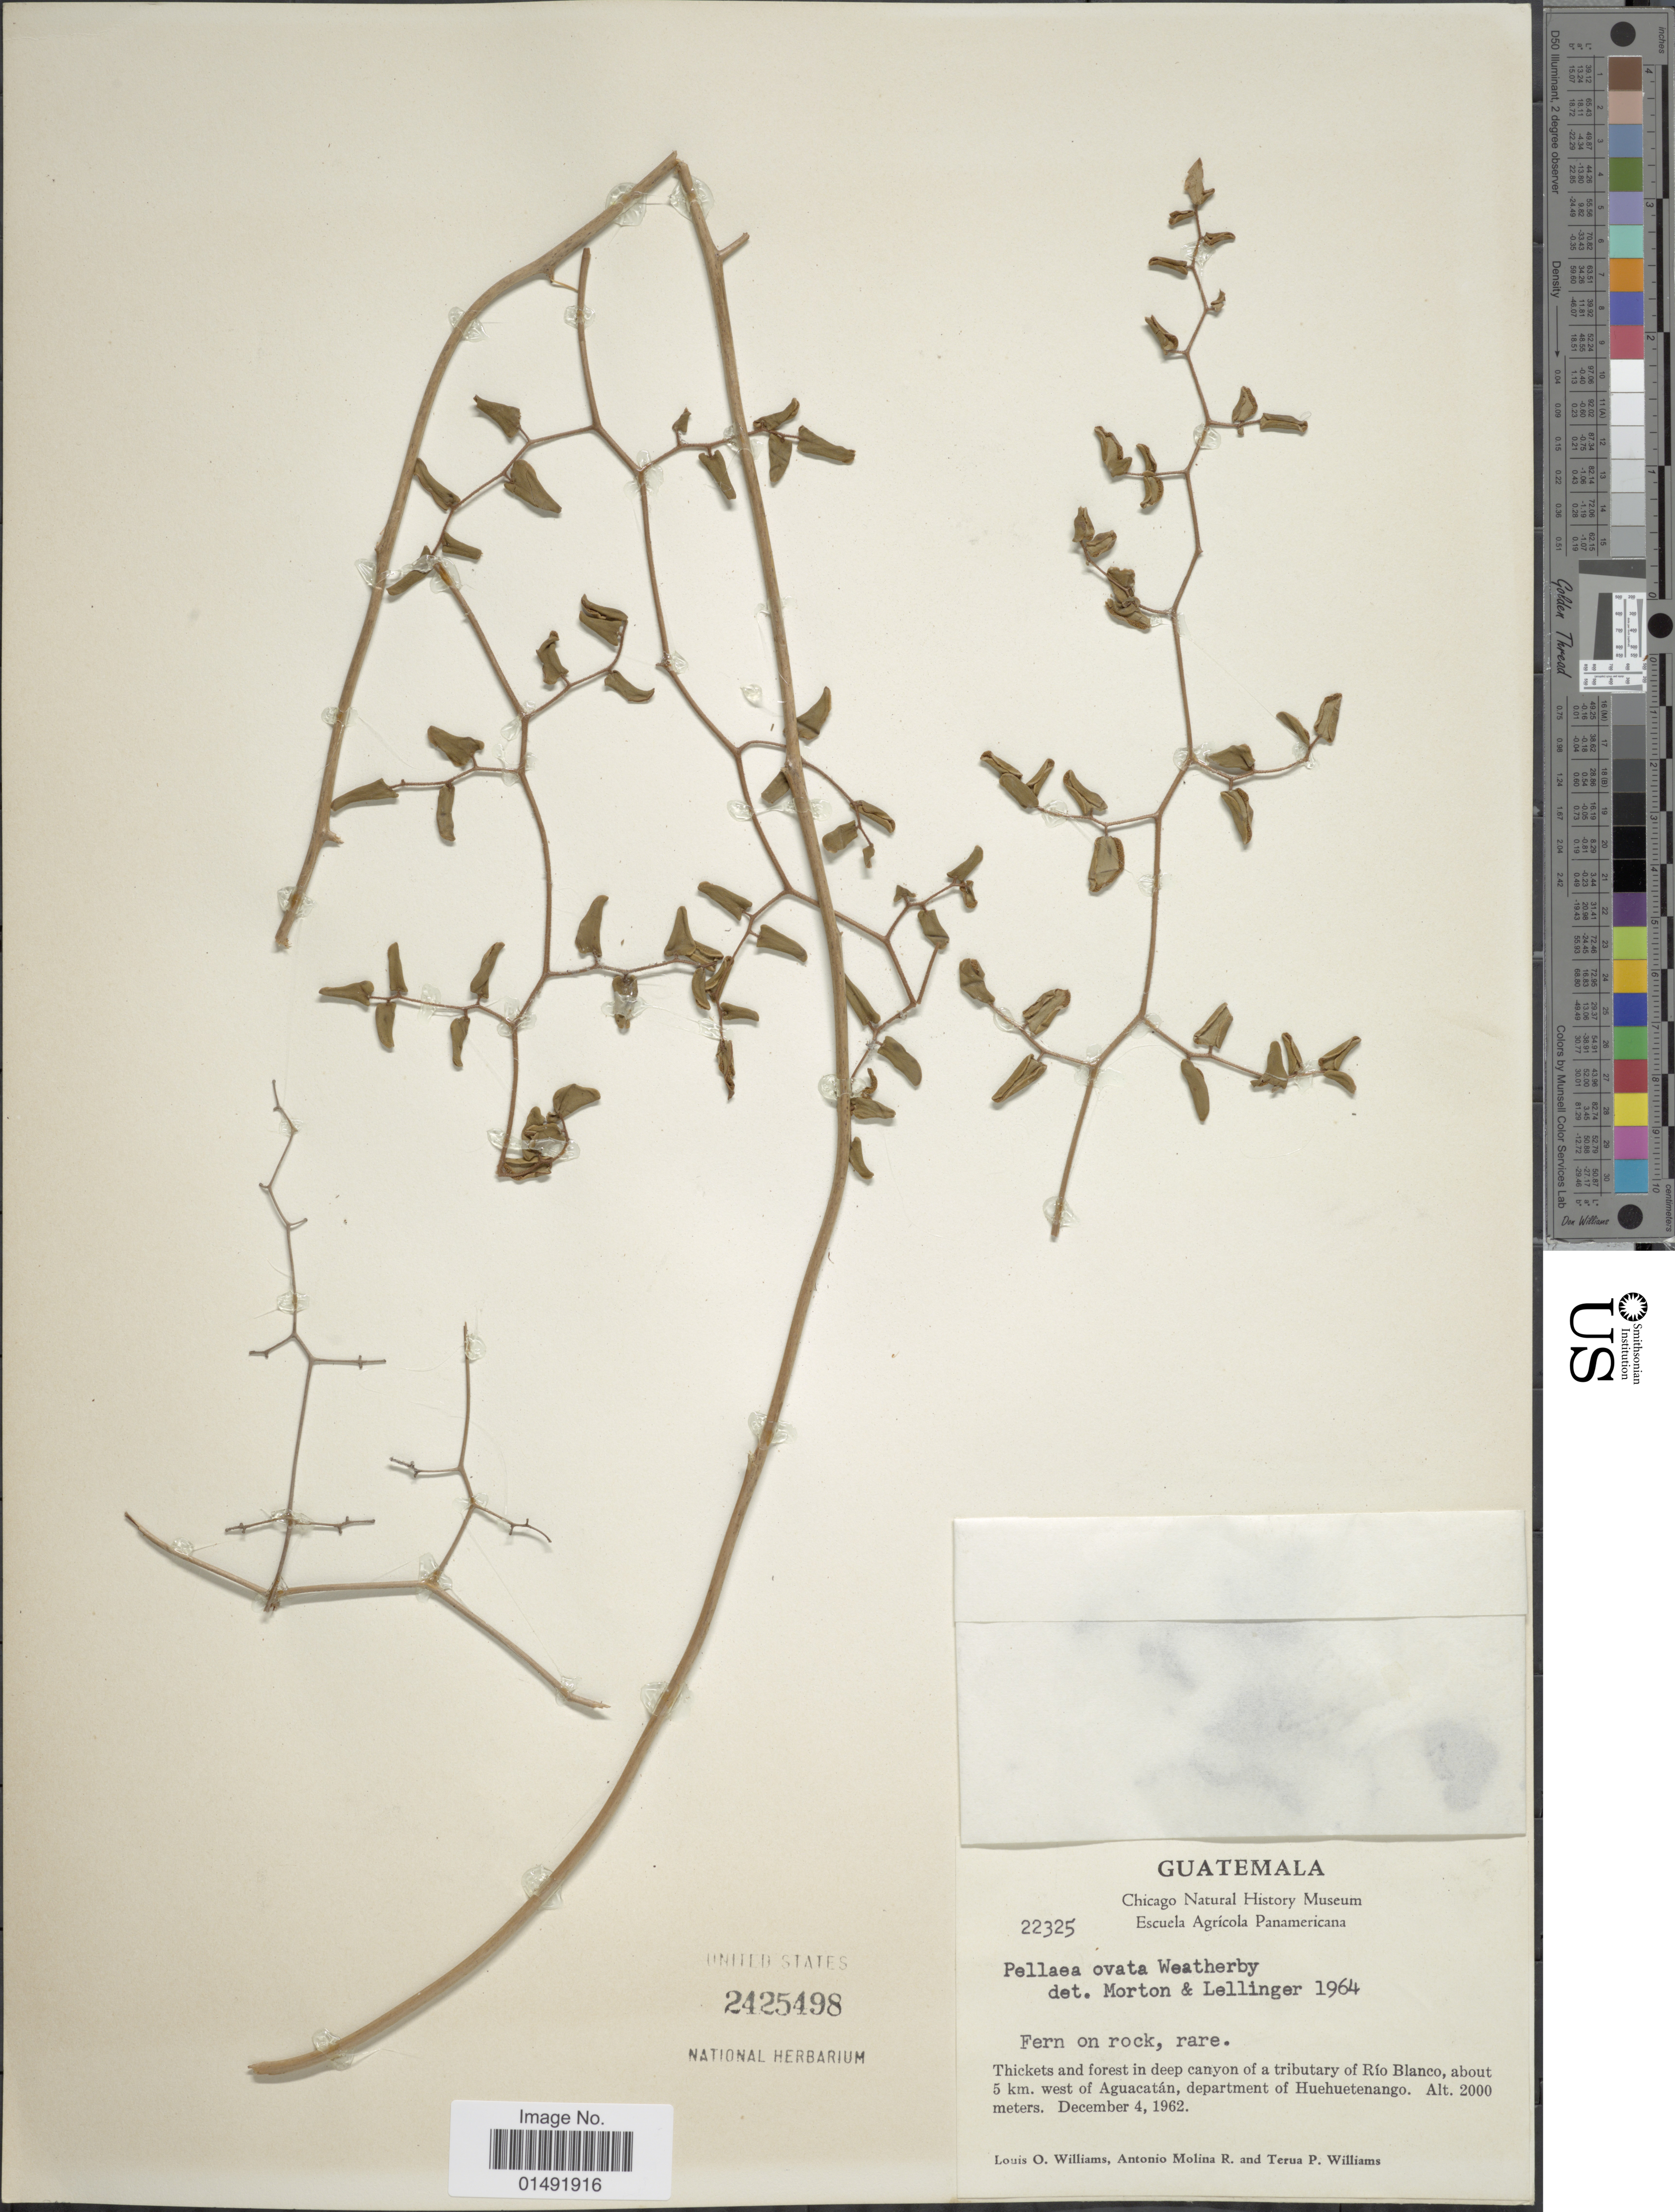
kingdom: Plantae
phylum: Tracheophyta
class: Polypodiopsida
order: Polypodiales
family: Pteridaceae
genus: Pellaea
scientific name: Pellaea ovata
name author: (Desv.) Weath.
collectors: L. O. Williams, A. Molina R. & T. P. Williams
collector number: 22325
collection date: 1962-12-04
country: Guatemala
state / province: Huehuetenango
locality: Thickets and forest in deep canyon of a tributary of Río Blanco, about 5 km. west of Aguacatán, department of Huehuetenango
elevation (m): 2000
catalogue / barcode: US 2425498